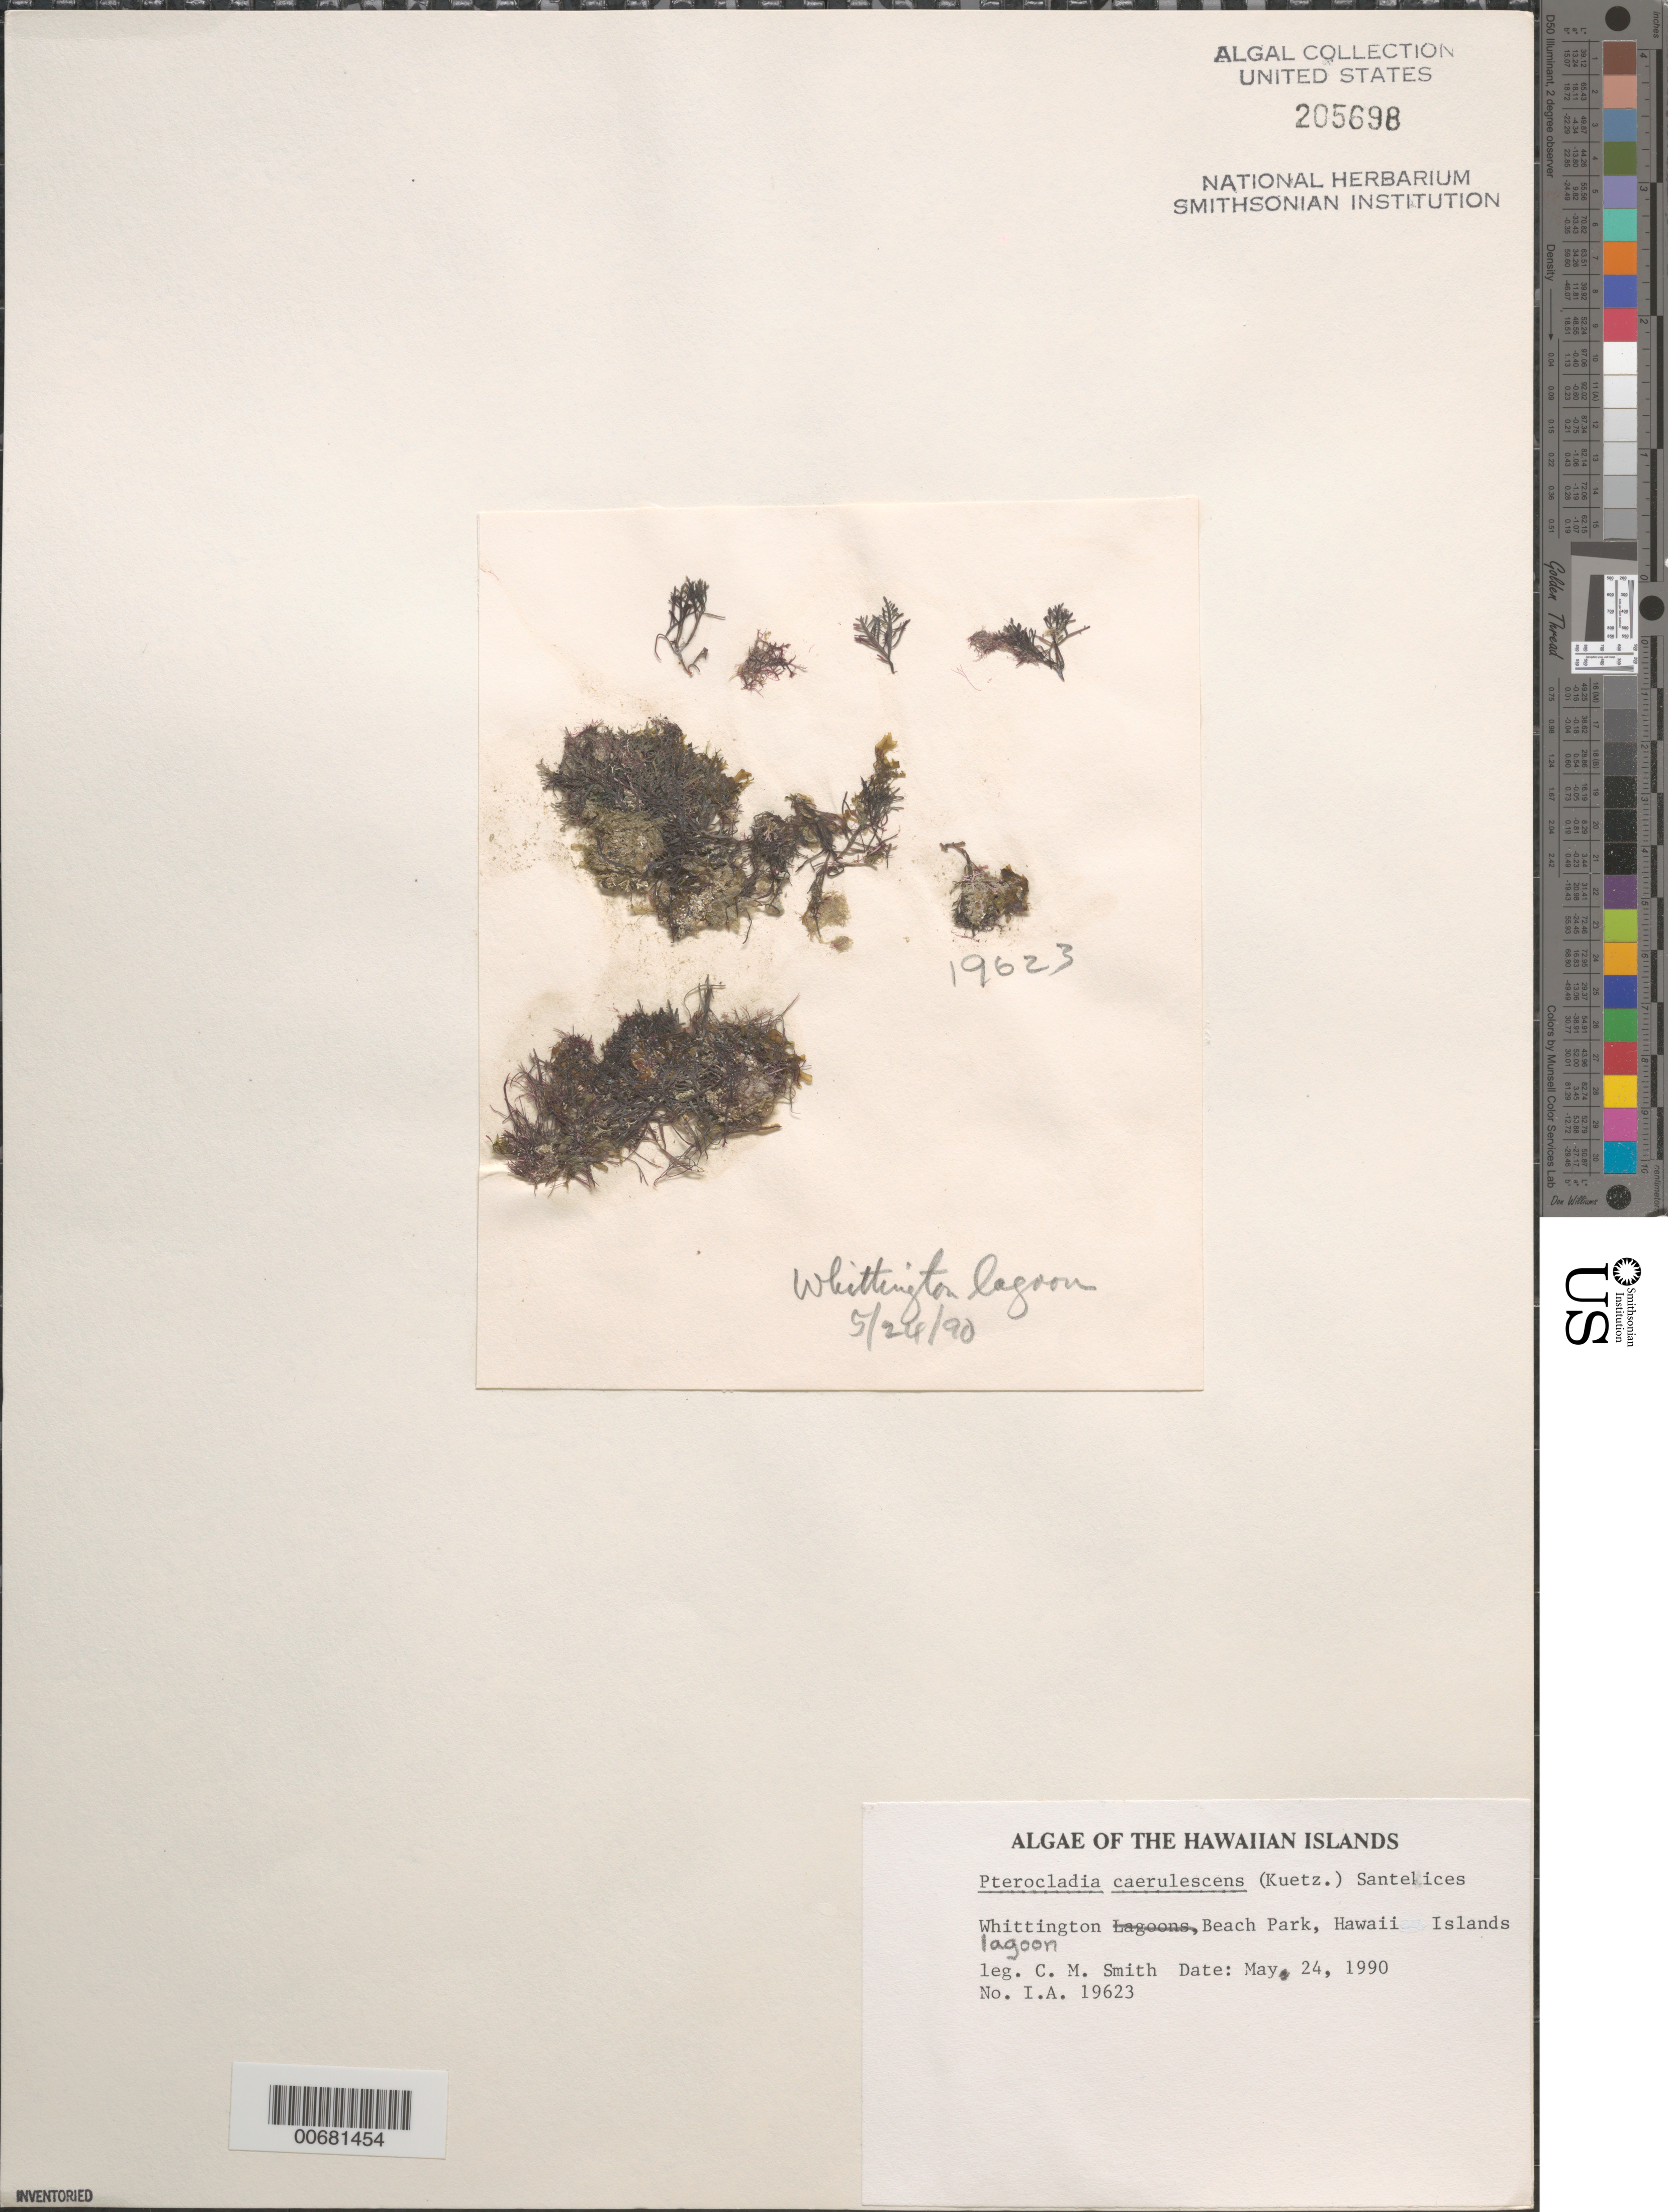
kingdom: Plantae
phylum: Rhodophyta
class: Florideophyceae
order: Gelidiales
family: Pterocladiaceae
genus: Pterocladiella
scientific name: Pterocladiella caerulescens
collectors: C. M. Smith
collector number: IAA 19623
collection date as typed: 24 May 1990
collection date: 1990-05-24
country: United States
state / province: Hawaii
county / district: Hawaii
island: Hawaii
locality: Whittington Beach Park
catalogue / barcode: US 205698